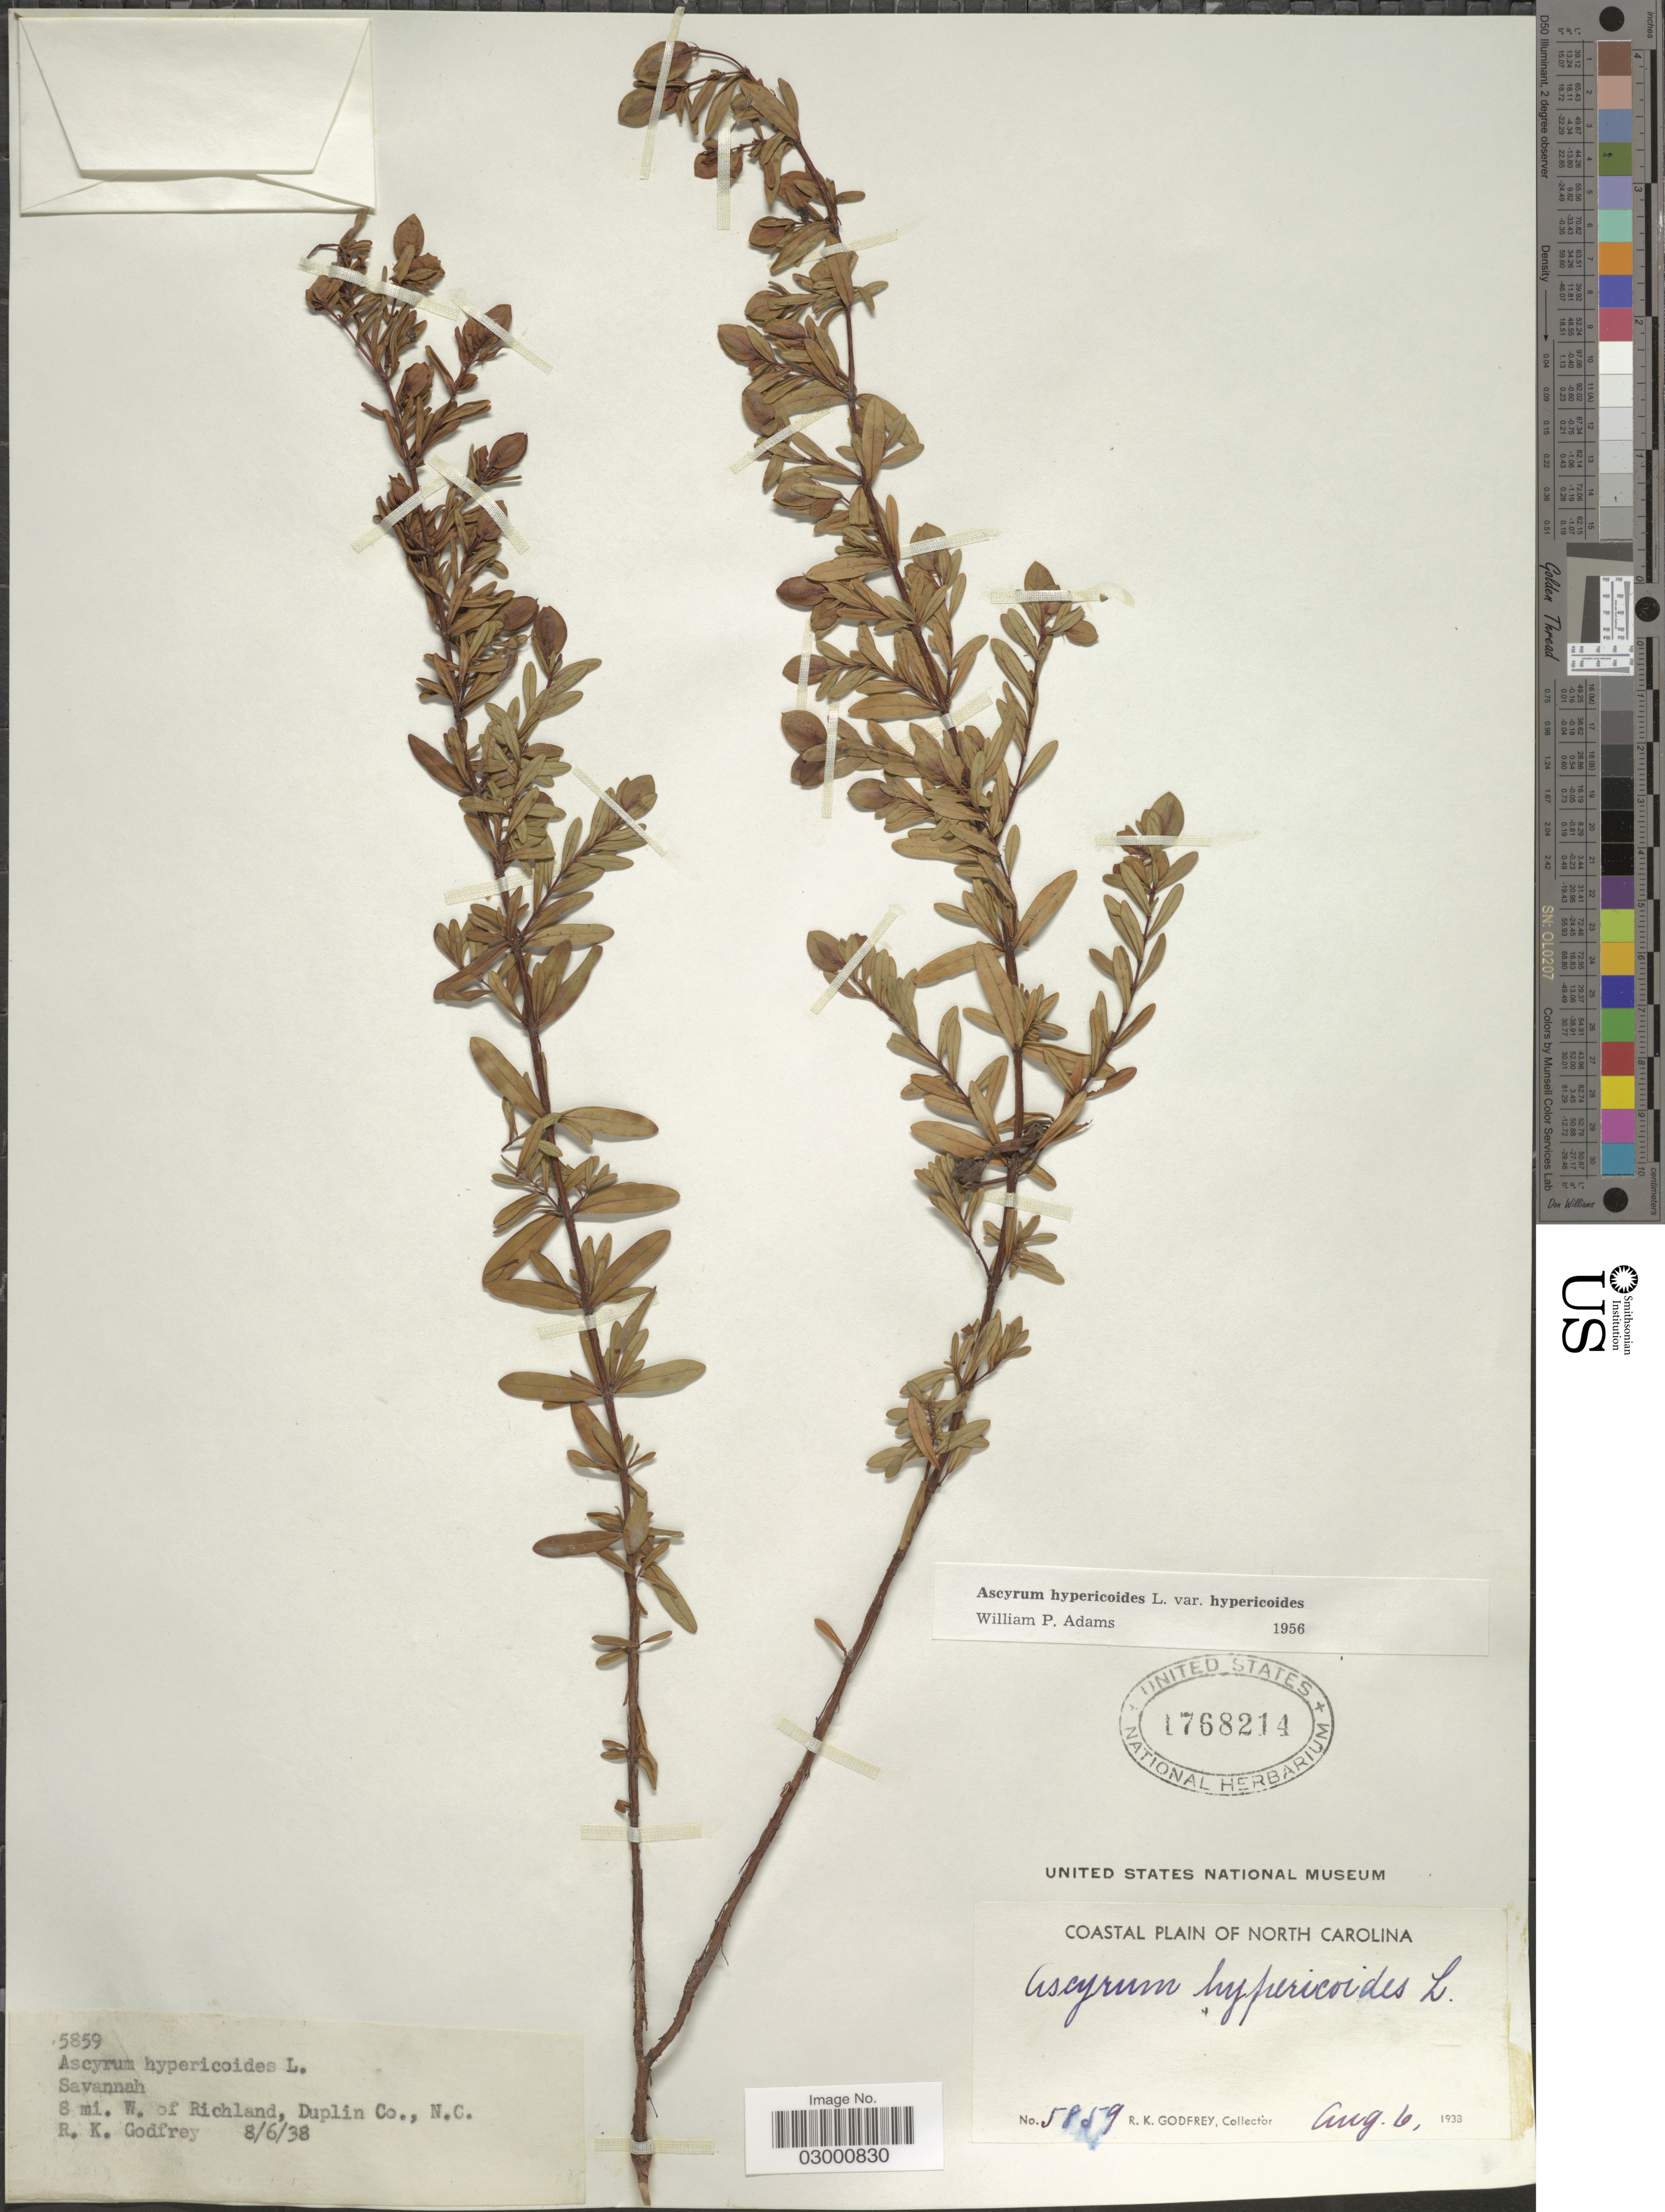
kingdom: Plantae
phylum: Tracheophyta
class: Magnoliopsida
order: Malpighiales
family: Hypericaceae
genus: Hypericum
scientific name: Hypericum hypericoides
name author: (L.) Crantz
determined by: Strong, Mark T., (BOT), Smithsonian Institution - National Museum of Natural History (UNITED STATES)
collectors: R. K. Godfrey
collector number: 5859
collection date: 1938-08-06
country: United States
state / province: North Carolina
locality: Coastal Plain of North Carolina. 8 mi. W. of Richland, Duplin Co.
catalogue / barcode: US 1768214